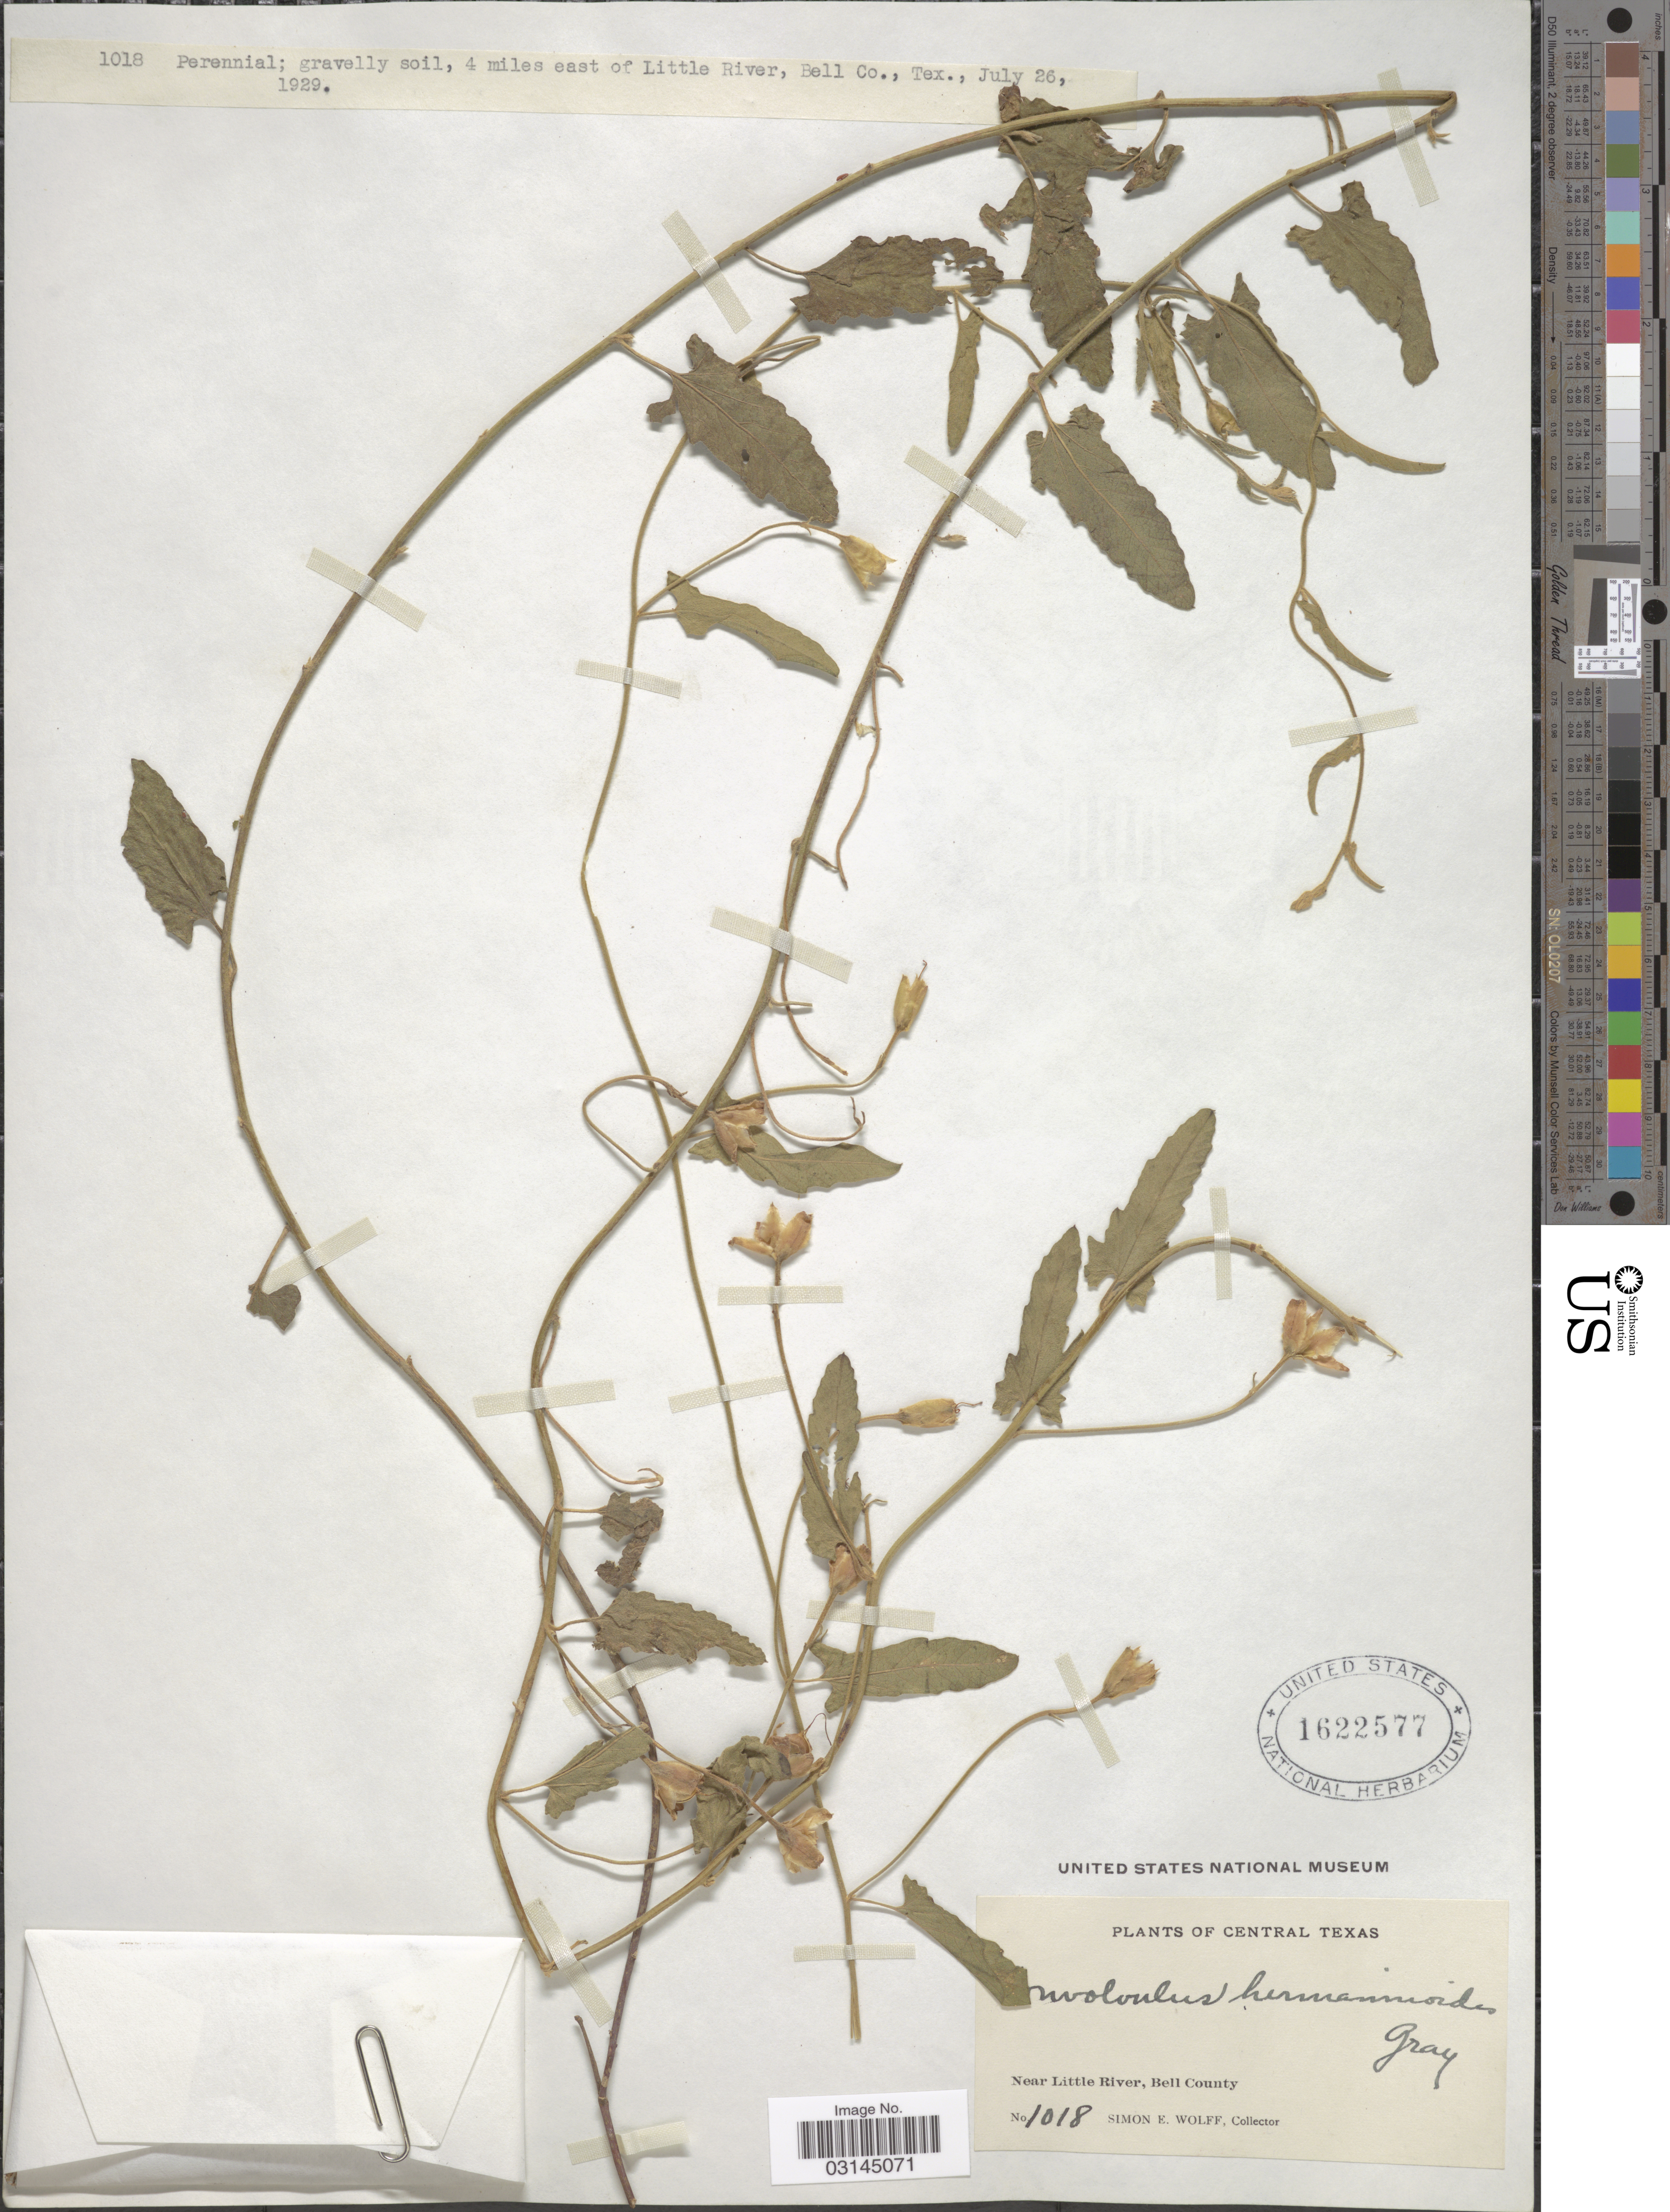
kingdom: Plantae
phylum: Tracheophyta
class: Magnoliopsida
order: Solanales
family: Convolvulaceae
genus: Convolvulus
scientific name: Convolvulus hermannioides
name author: A. Gray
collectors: S. E. Wolff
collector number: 1018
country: United States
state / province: Texas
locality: Central Texas. Near Little River, Bell County.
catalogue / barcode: US 1622577